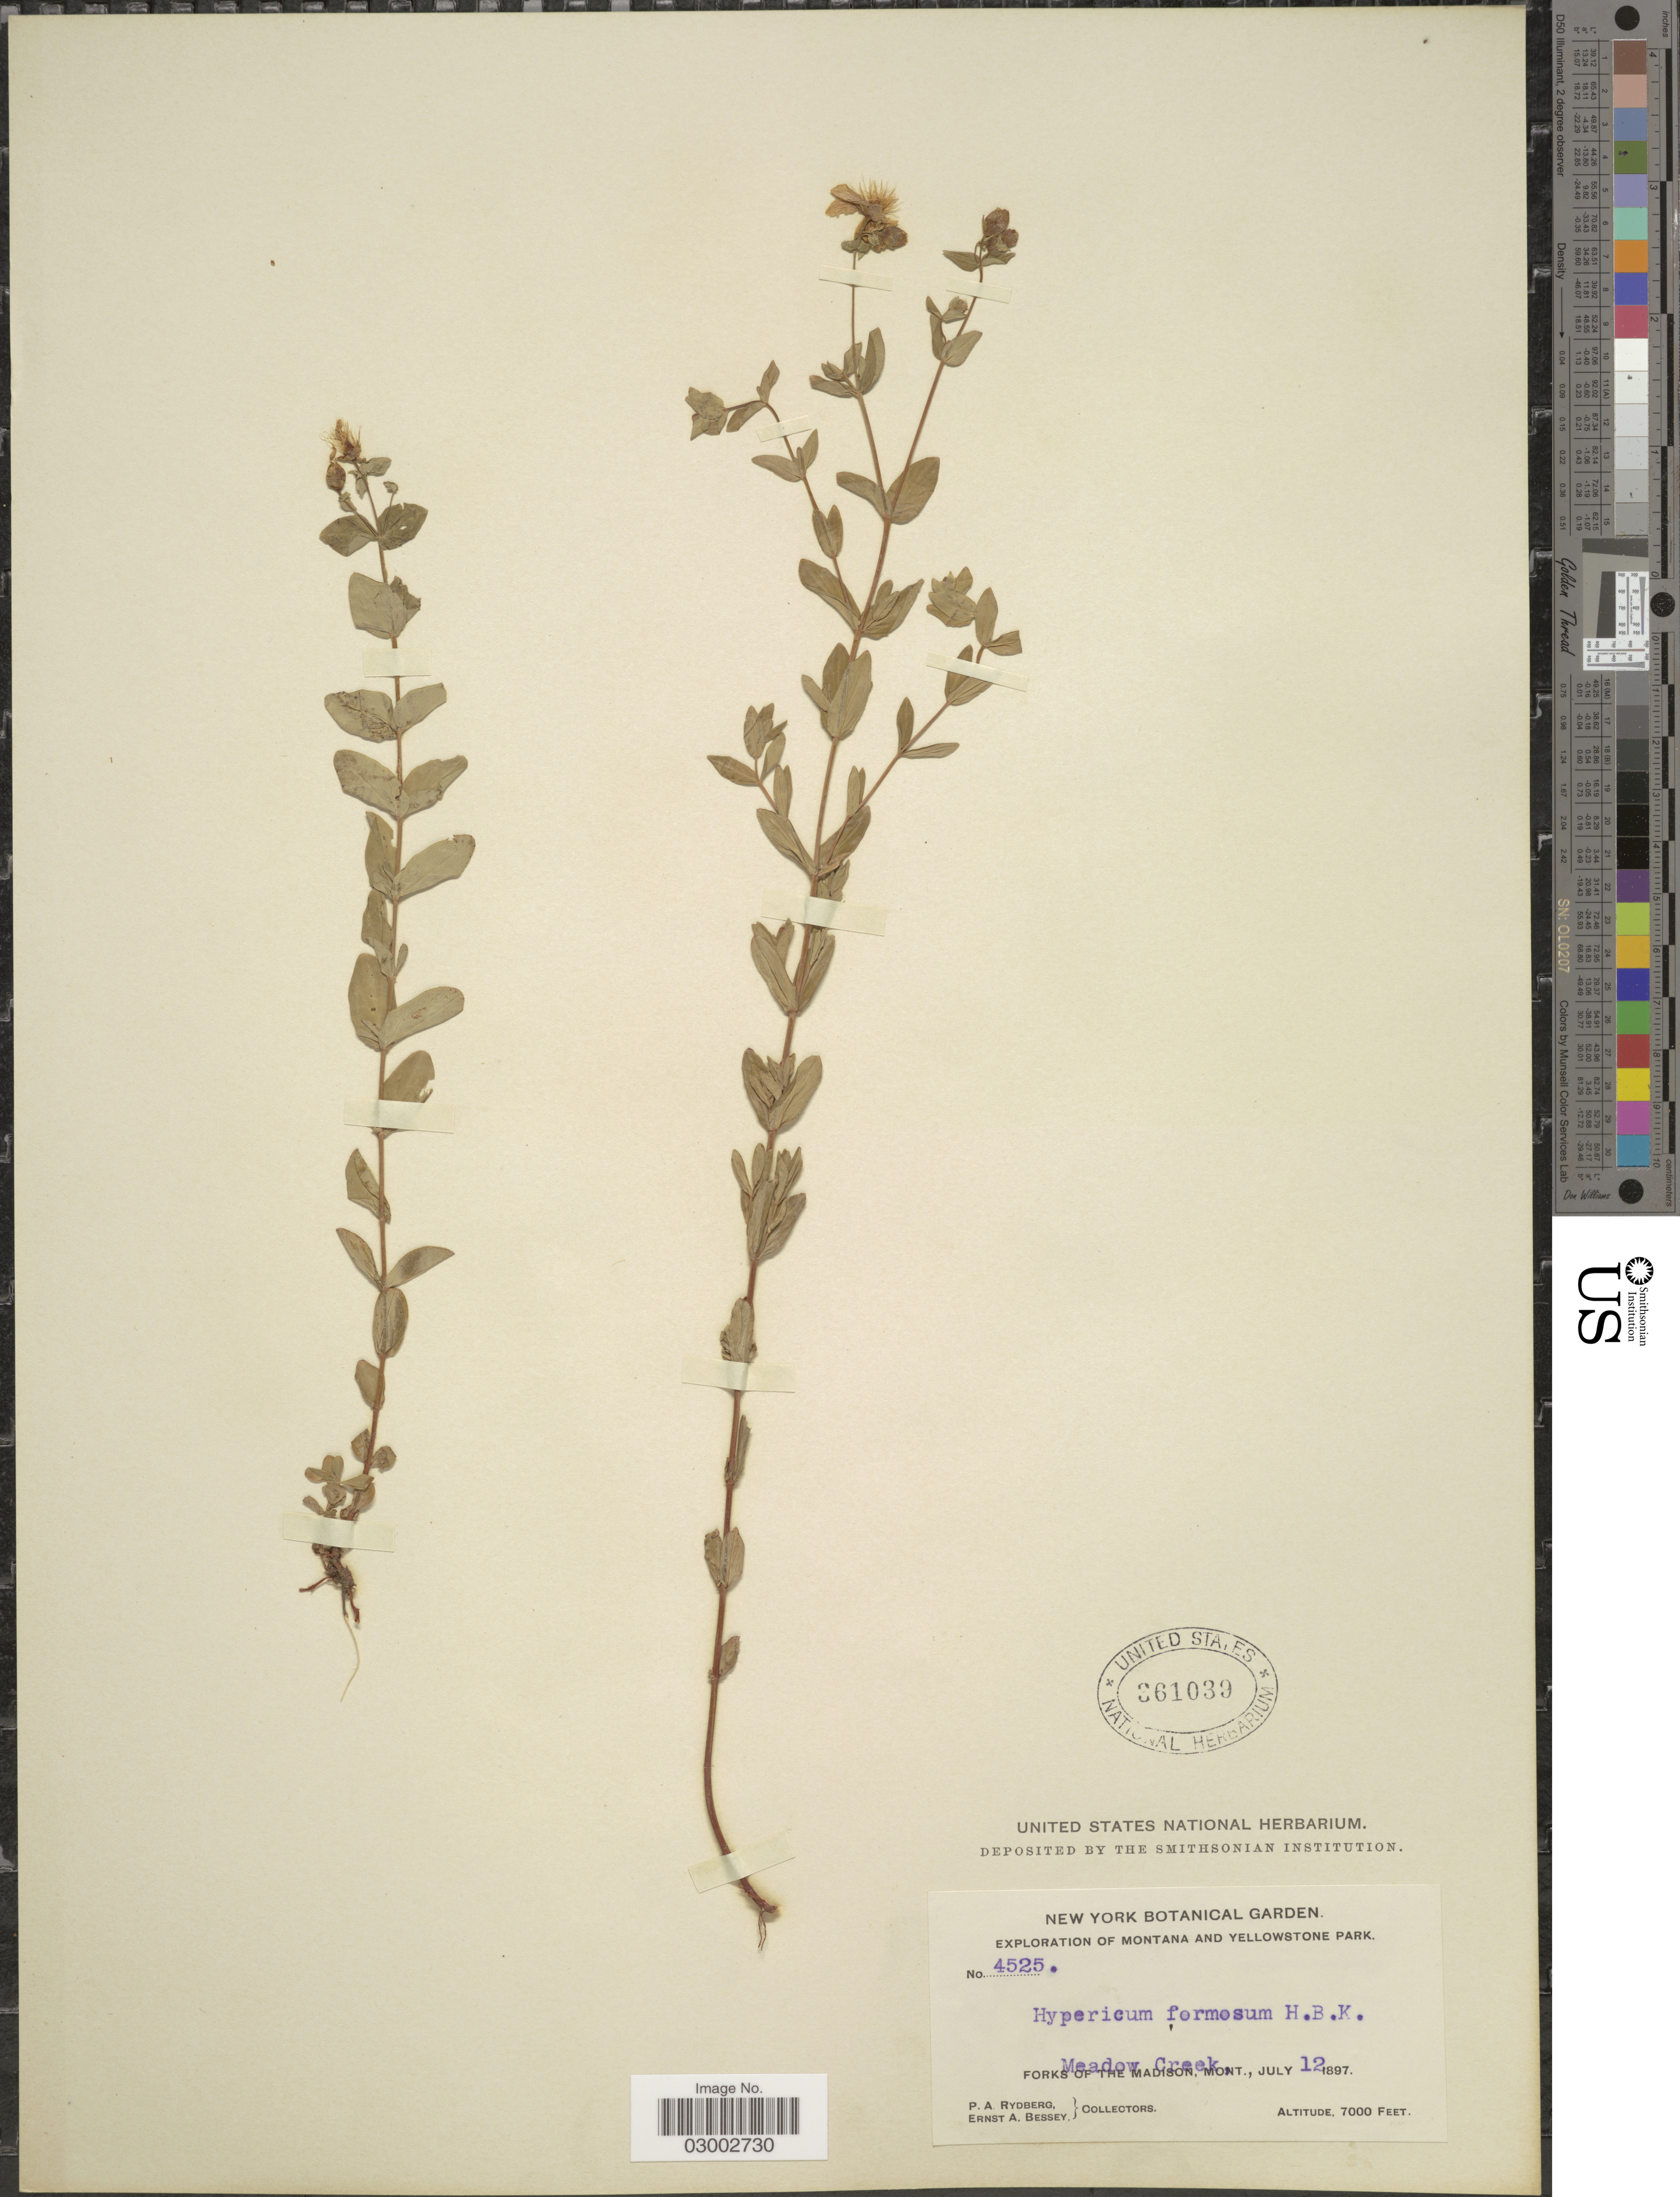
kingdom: Plantae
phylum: Tracheophyta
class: Magnoliopsida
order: Malpighiales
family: Hypericaceae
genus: Hypericum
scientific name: Hypericum scouleri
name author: Hook.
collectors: P. A. Rydberg & E. A. Bessey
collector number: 4525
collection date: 1897-07-12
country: United States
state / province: Montana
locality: Montana and Yellowstone Park. Meadow Creek. Forks of the Madison.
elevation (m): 2134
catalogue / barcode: US 361039